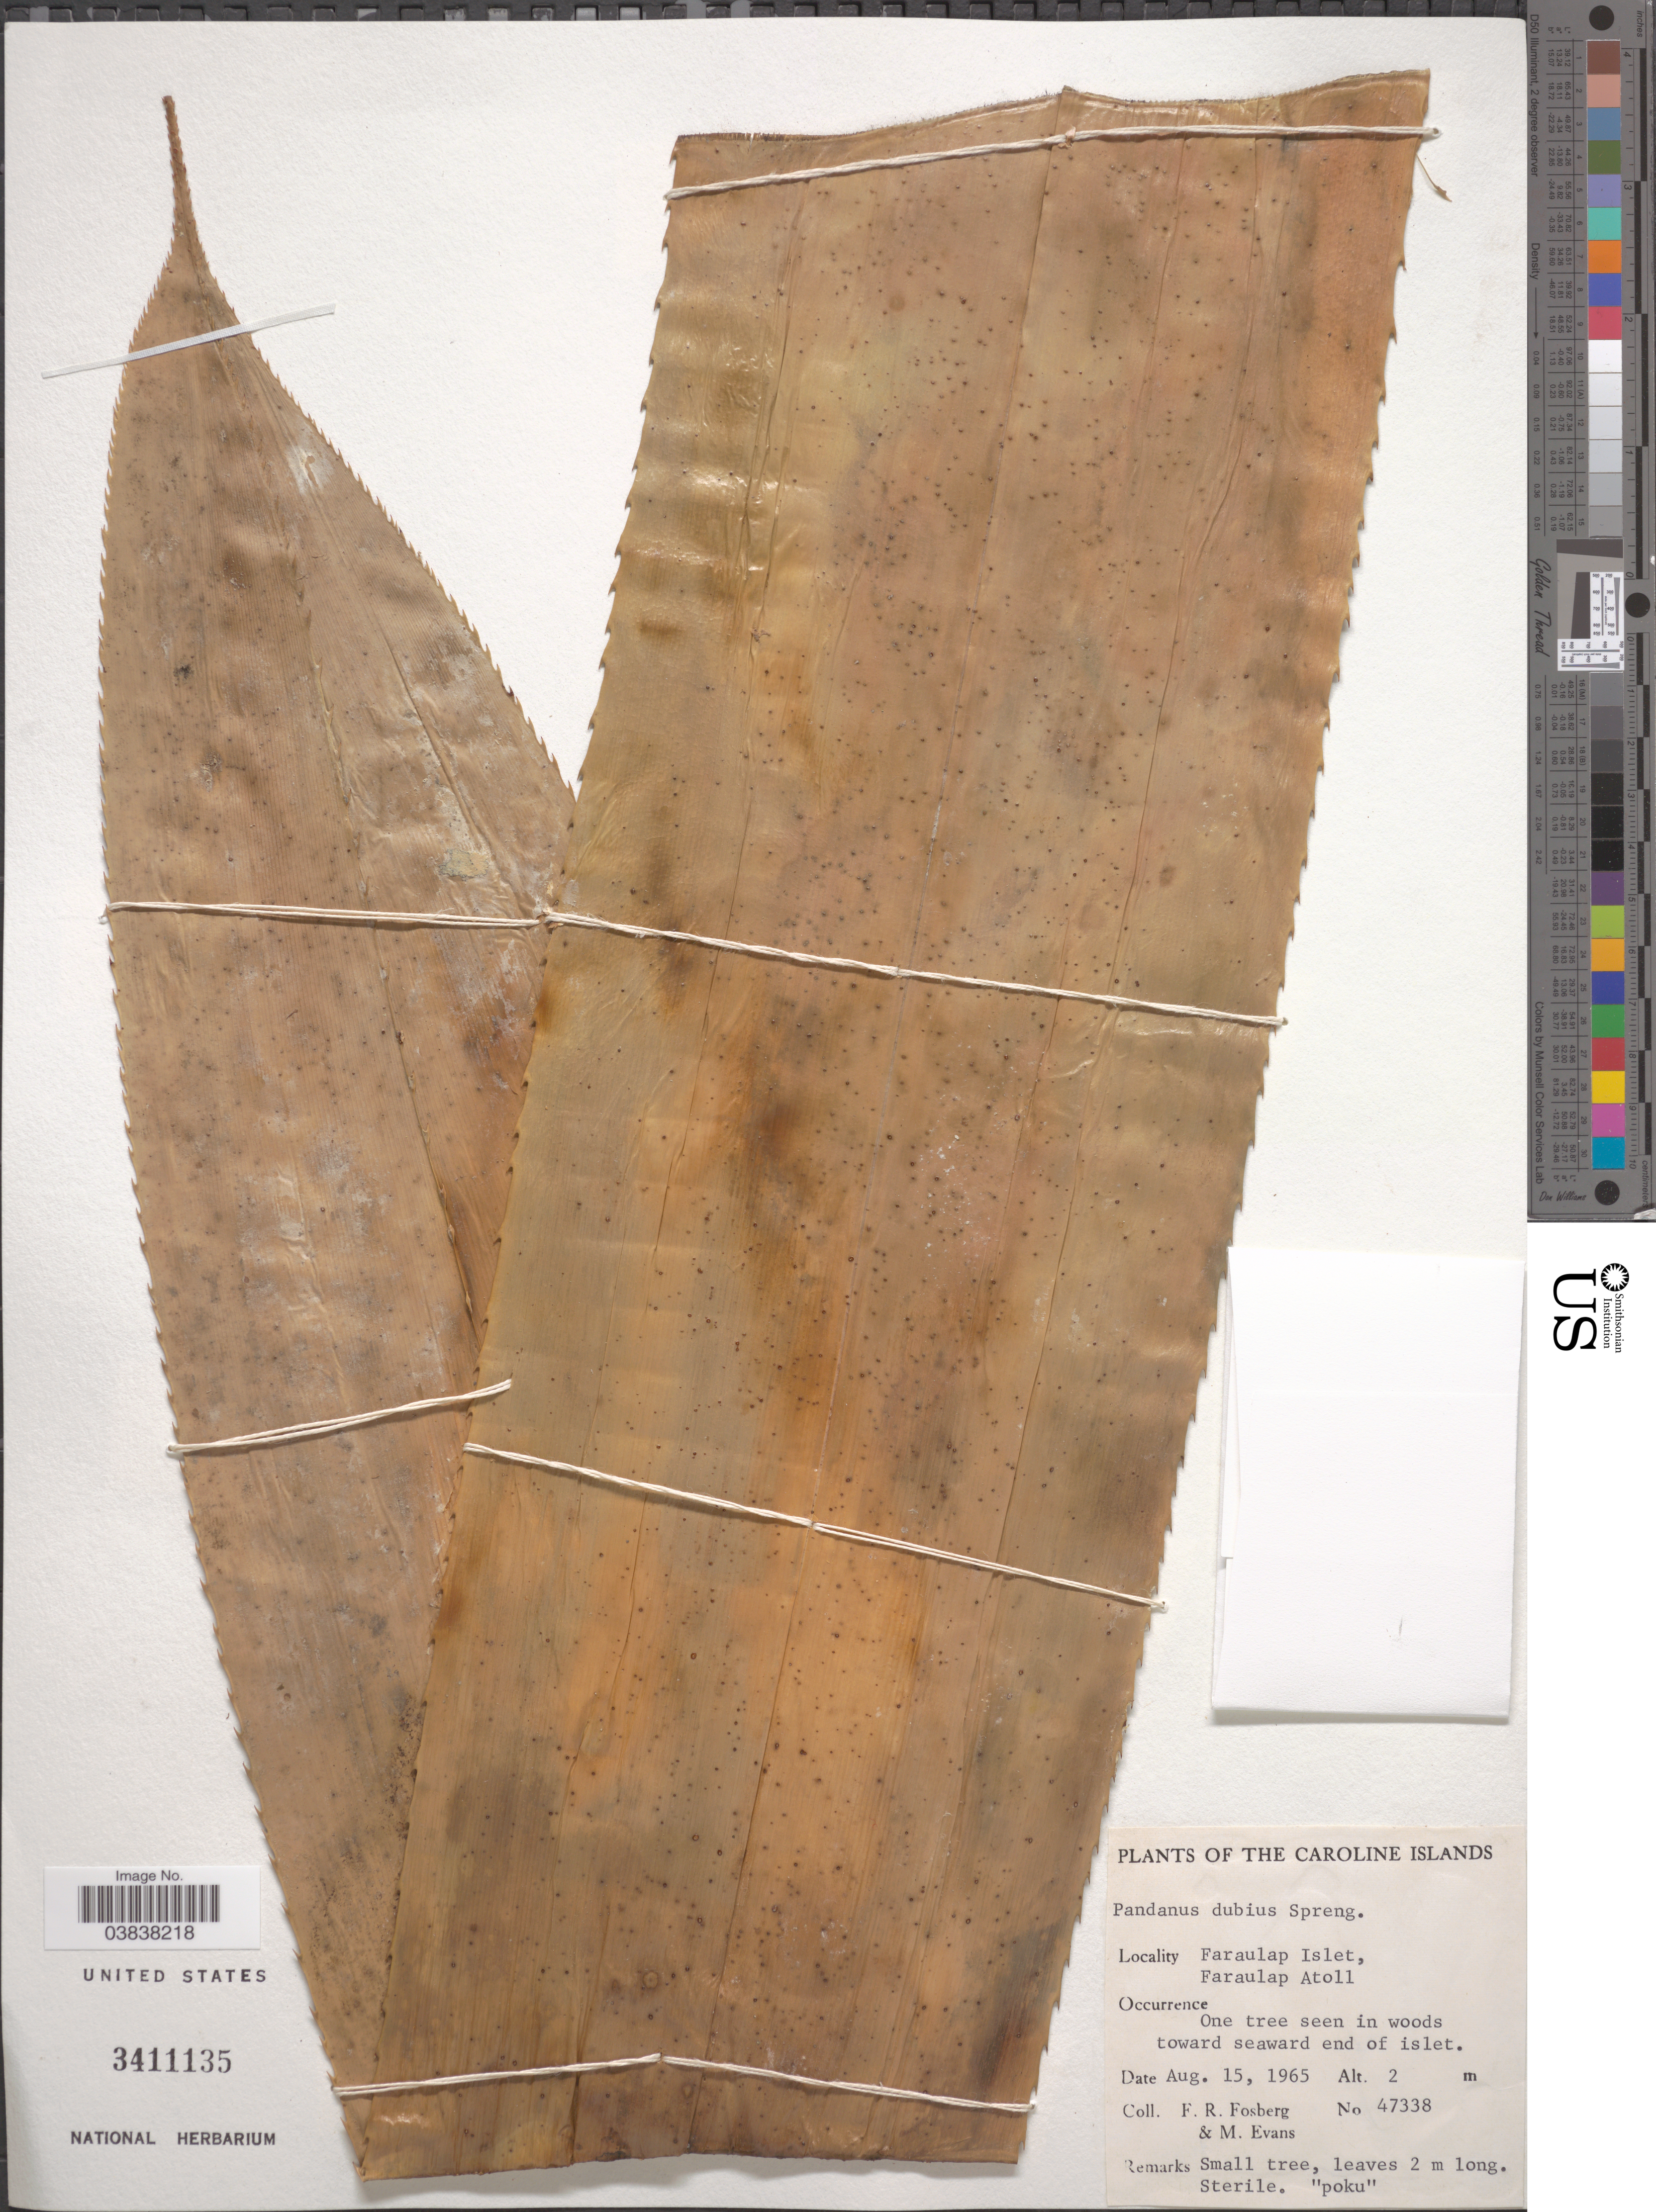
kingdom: Plantae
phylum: Tracheophyta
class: Liliopsida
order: Pandanales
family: Pandanaceae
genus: Pandanus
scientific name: Pandanus dubius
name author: Spreng.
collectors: F. R. Fosberg & M. Evans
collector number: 47338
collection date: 1965-08-15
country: Micronesia, Federated States of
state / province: Yap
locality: The Caroline Islands. Faraulap Islet, Faraulap Atoll. Toward seaward end of islet.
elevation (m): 2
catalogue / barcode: US 3411135